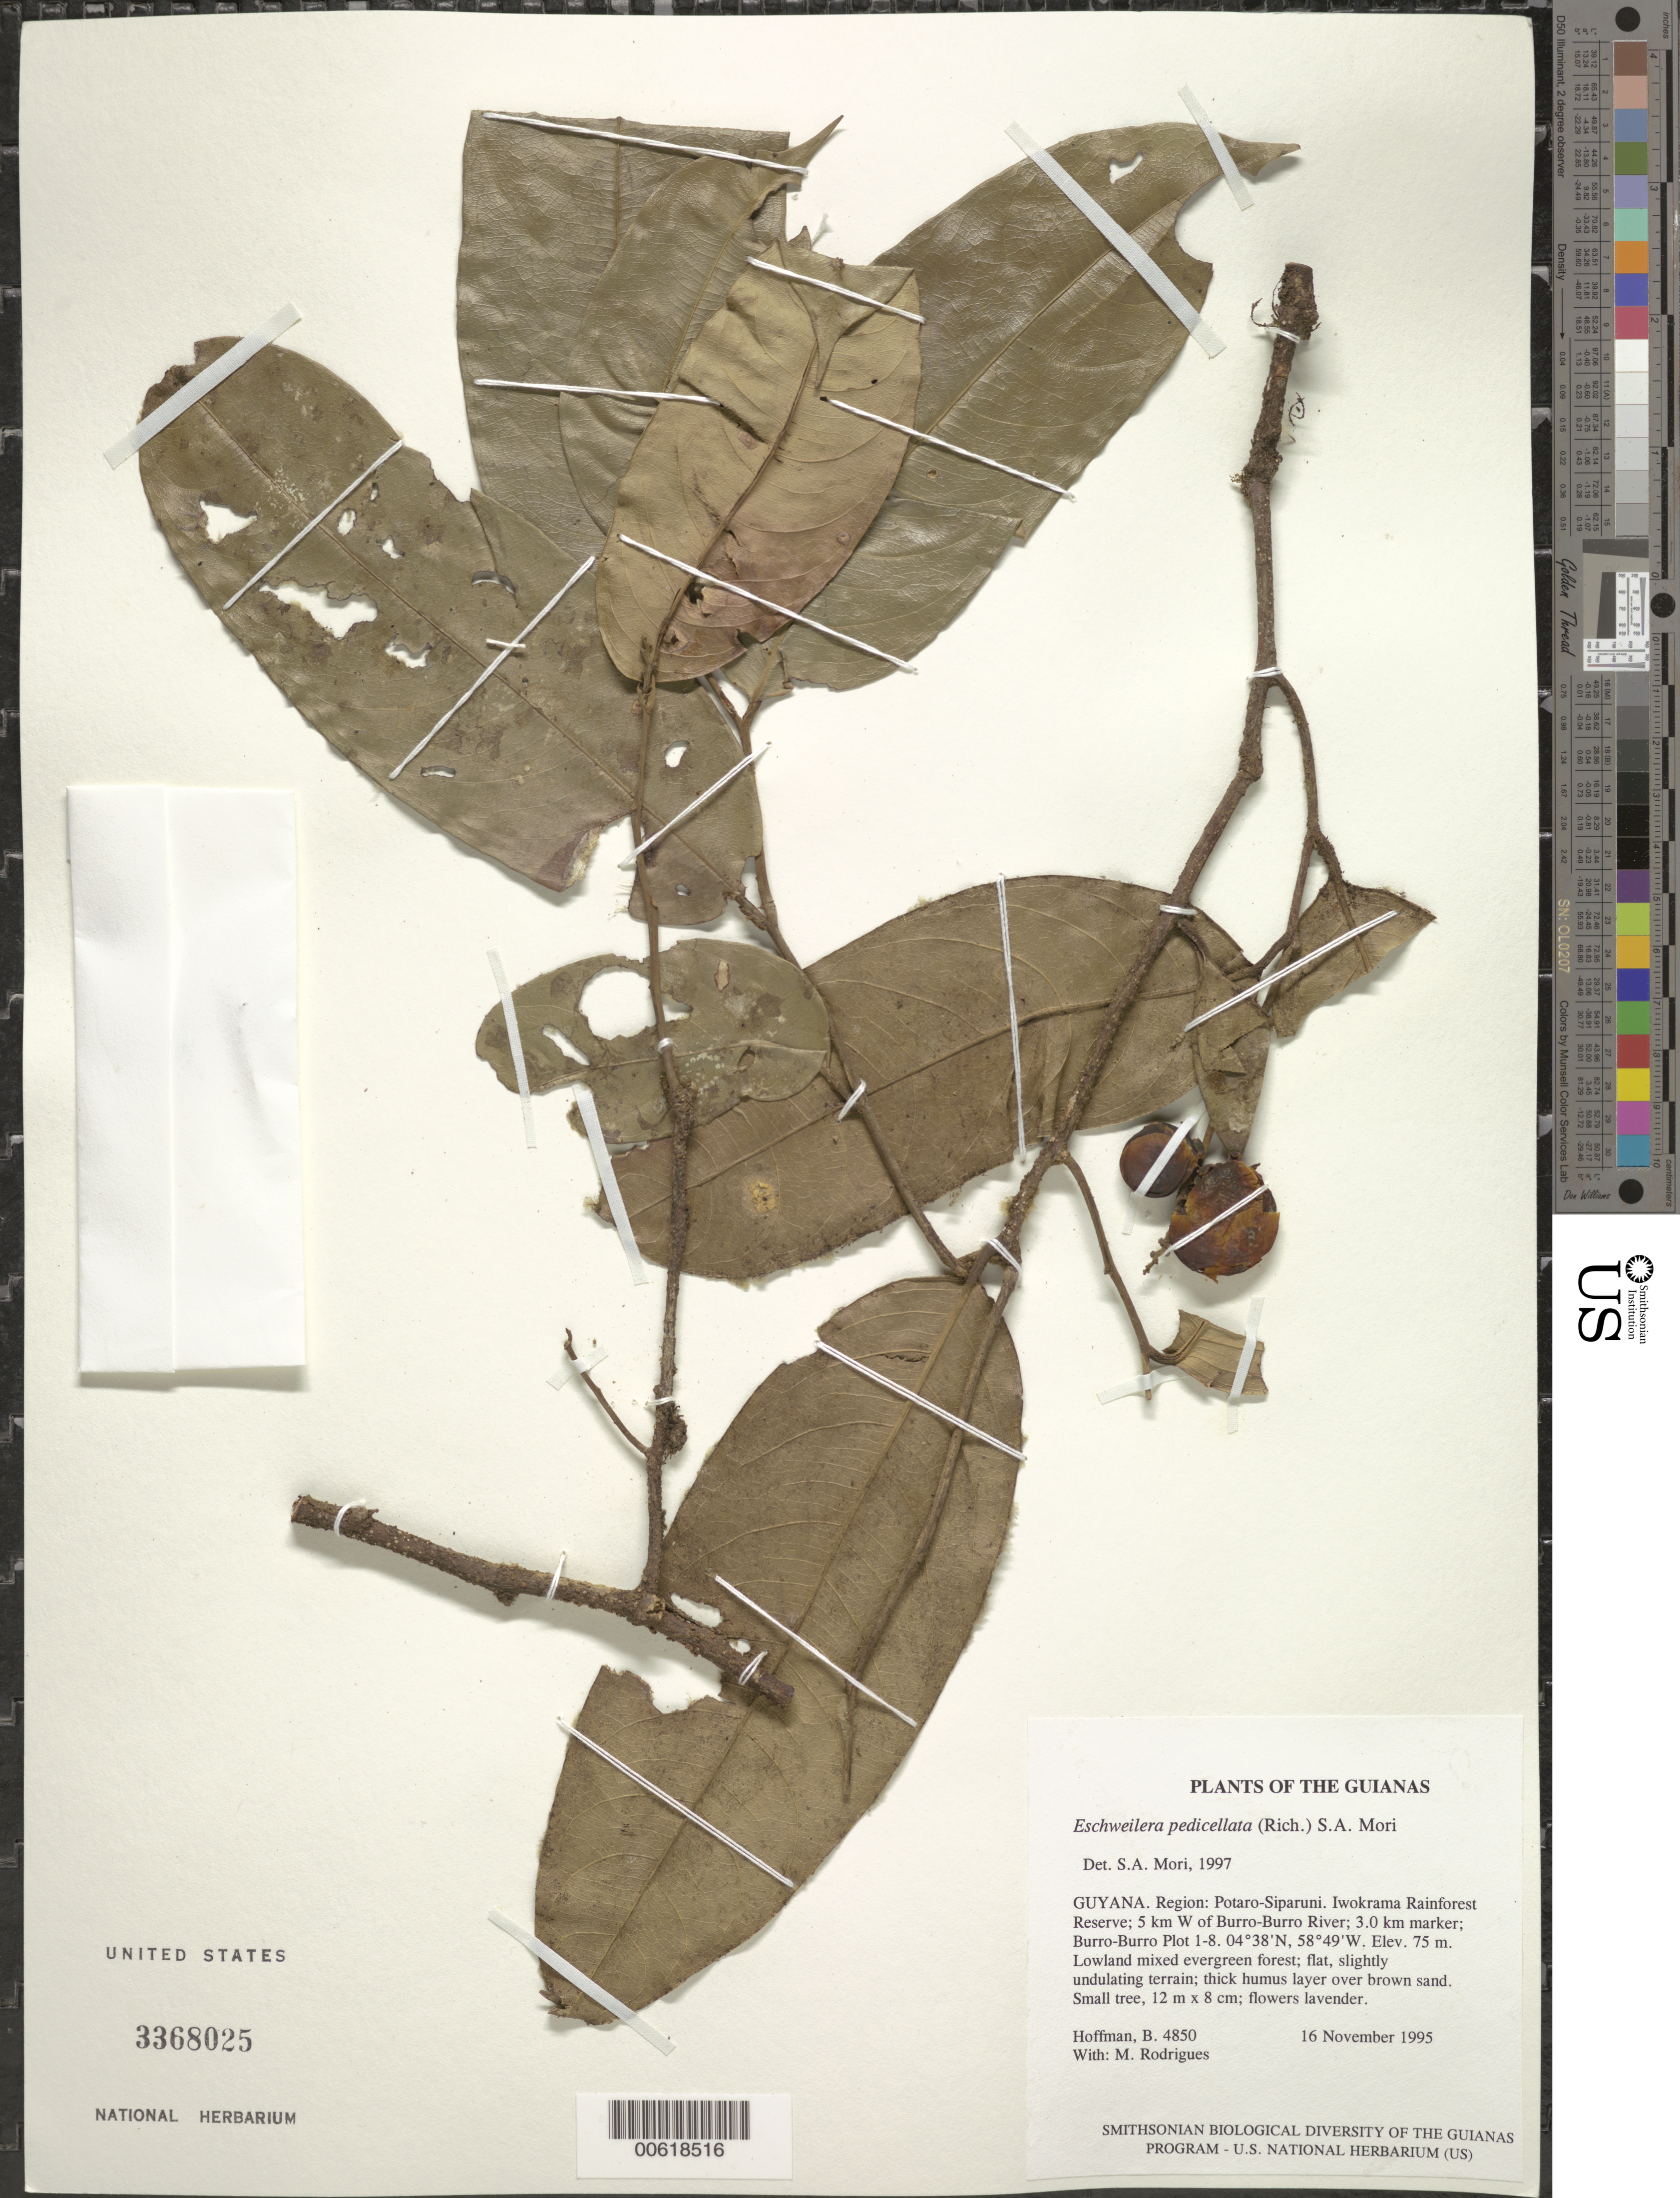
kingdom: Plantae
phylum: Tracheophyta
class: Magnoliopsida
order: Ericales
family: Lecythidaceae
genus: Eschweilera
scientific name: Eschweilera pedicellata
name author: (Rich.) S.A. Mori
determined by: Mori, Scott A.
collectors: B. Hoffman & M. T. Rodrigues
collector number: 4850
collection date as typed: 16 November 1995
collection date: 1995-11-16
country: Guyana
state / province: Potaro-Siparuni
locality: Iwokrama Rainforest Reserve; 5 km cut line W of Burro-Burro River; 3.0 km marker. Burro-Burro Plot 1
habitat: Lowland mixed evergreen forest; flat, slightly undulating terrain; thick humus layer over brown sand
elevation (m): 75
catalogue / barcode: US 3368025